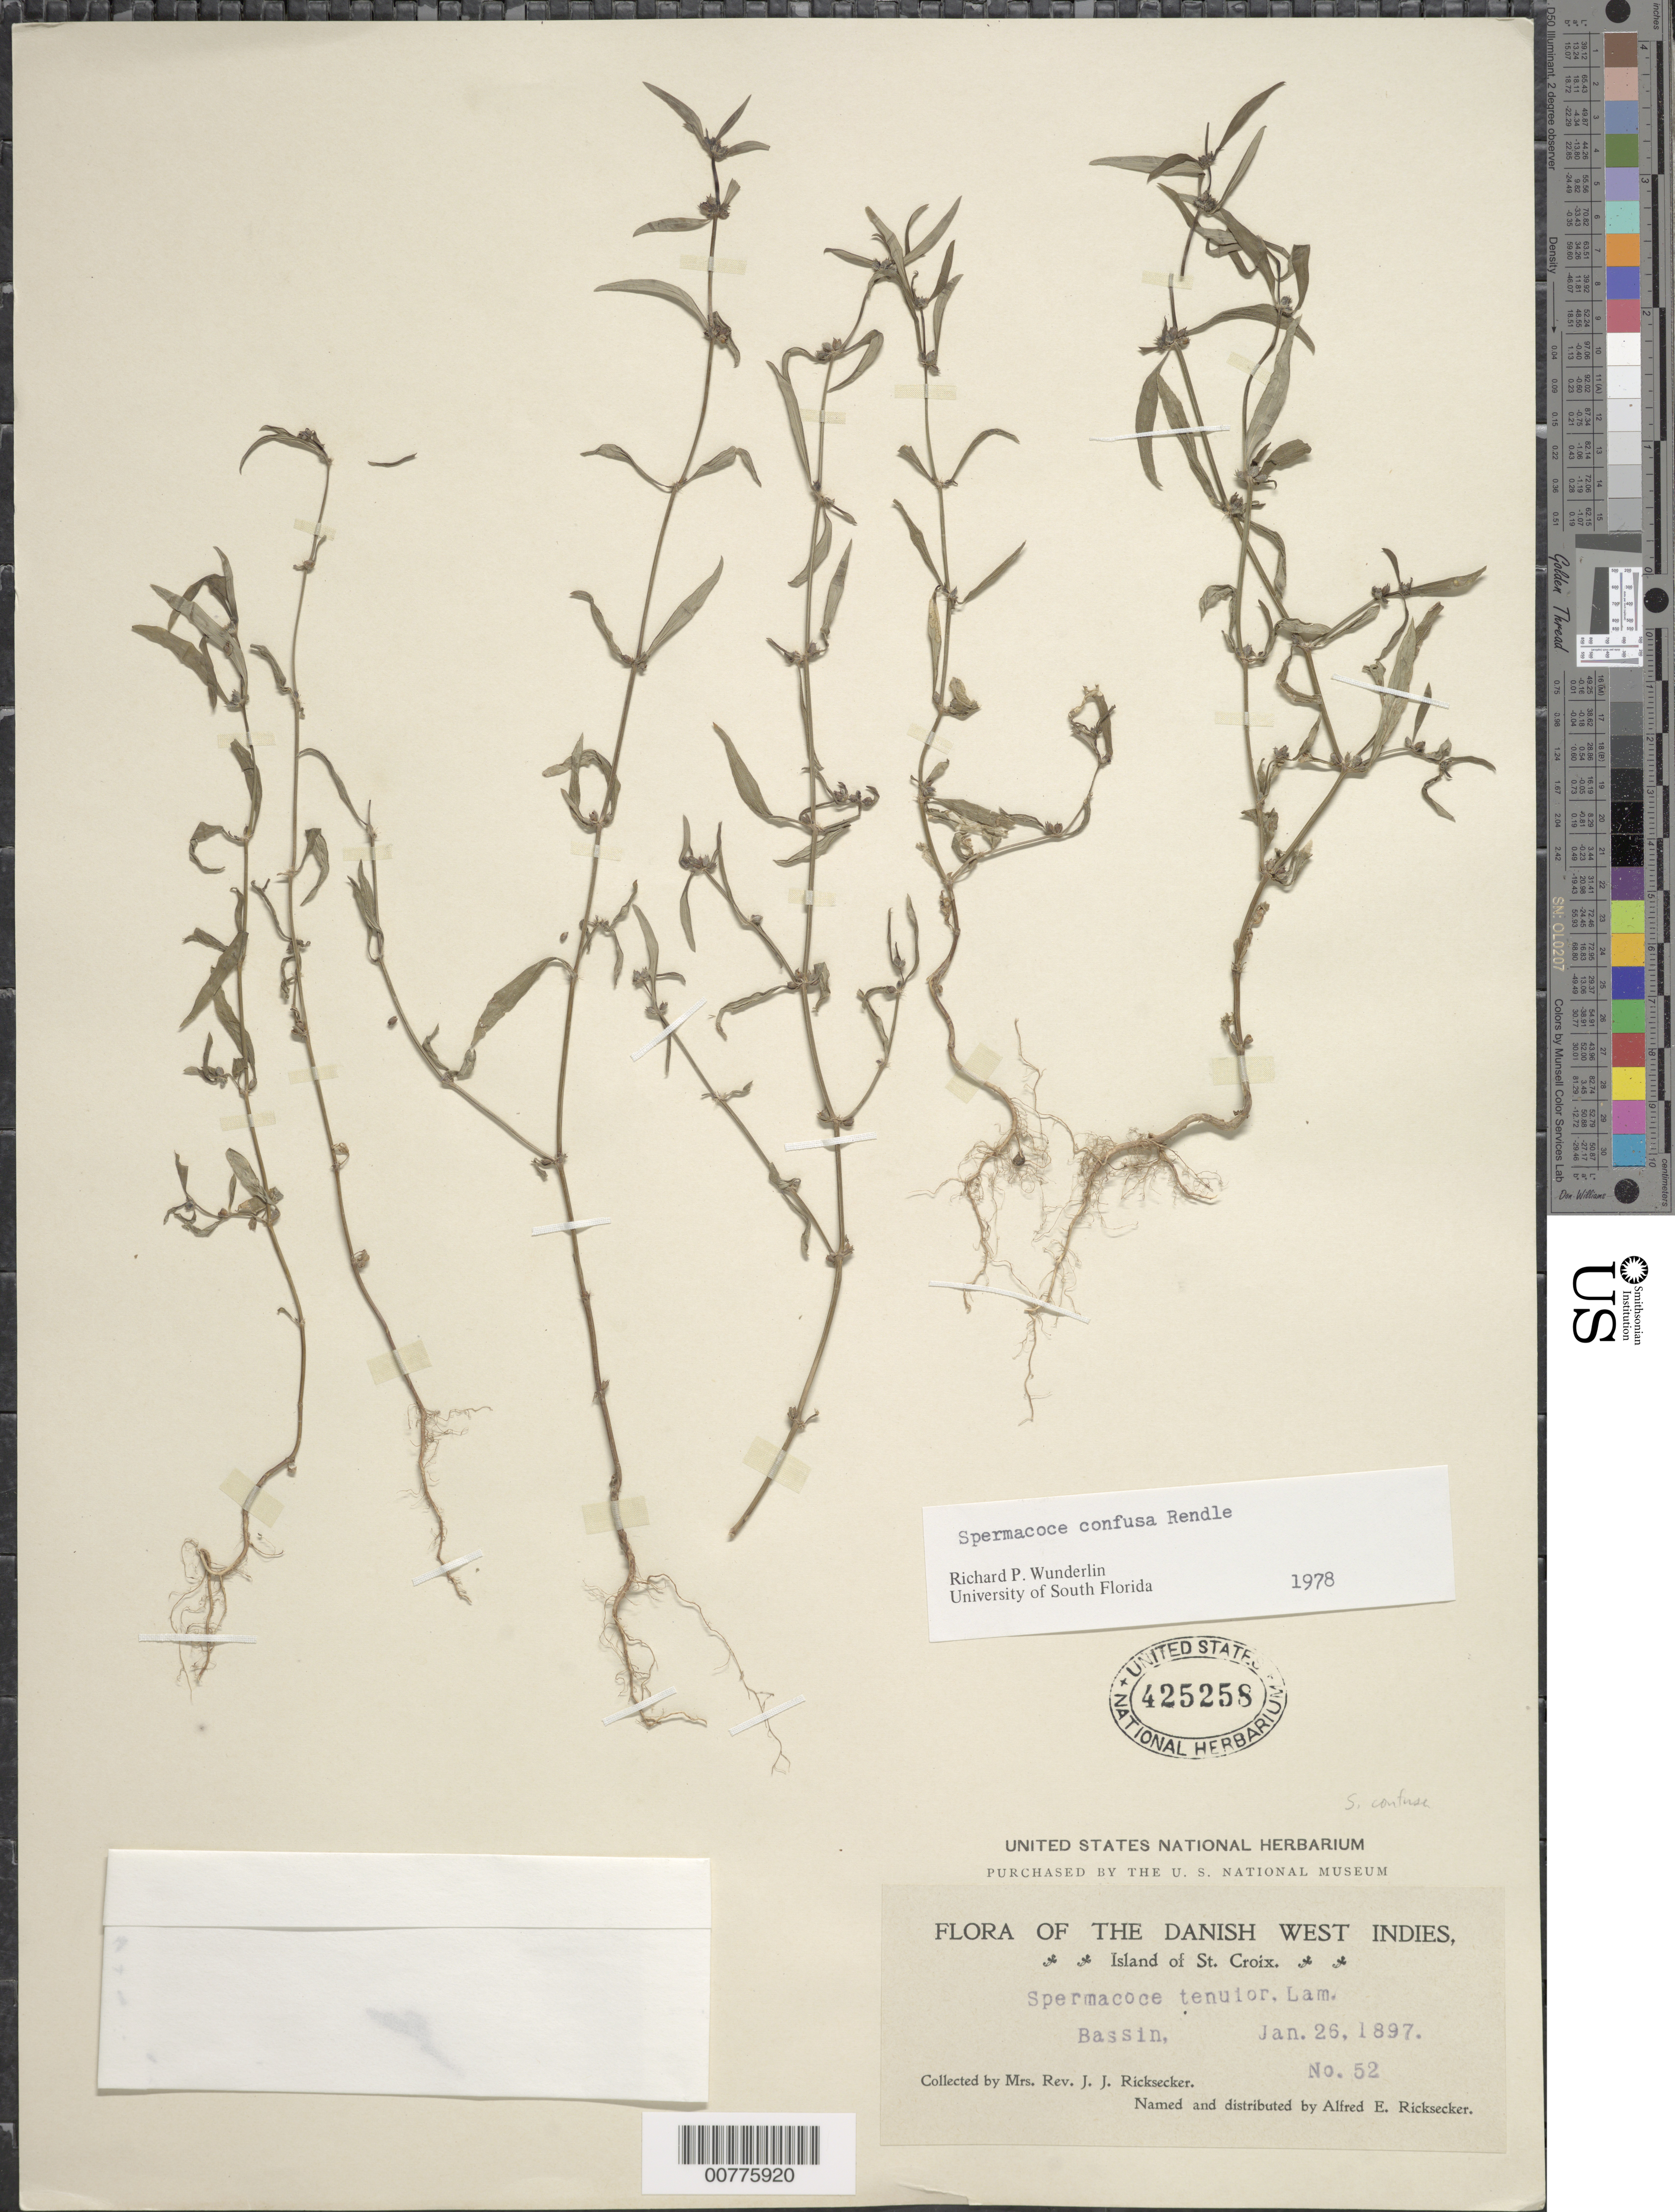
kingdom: Plantae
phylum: Tracheophyta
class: Magnoliopsida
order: Gentianales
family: Rubiaceae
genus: Spermacoce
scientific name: Spermacoce tenuior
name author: L.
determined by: Wunderlin, Richard P.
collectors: L. A. Ricksecker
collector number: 52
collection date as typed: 26 Jan 1897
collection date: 1897-01-26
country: U.S. Virgin Islands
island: St. Croix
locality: Bassin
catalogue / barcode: US 425258